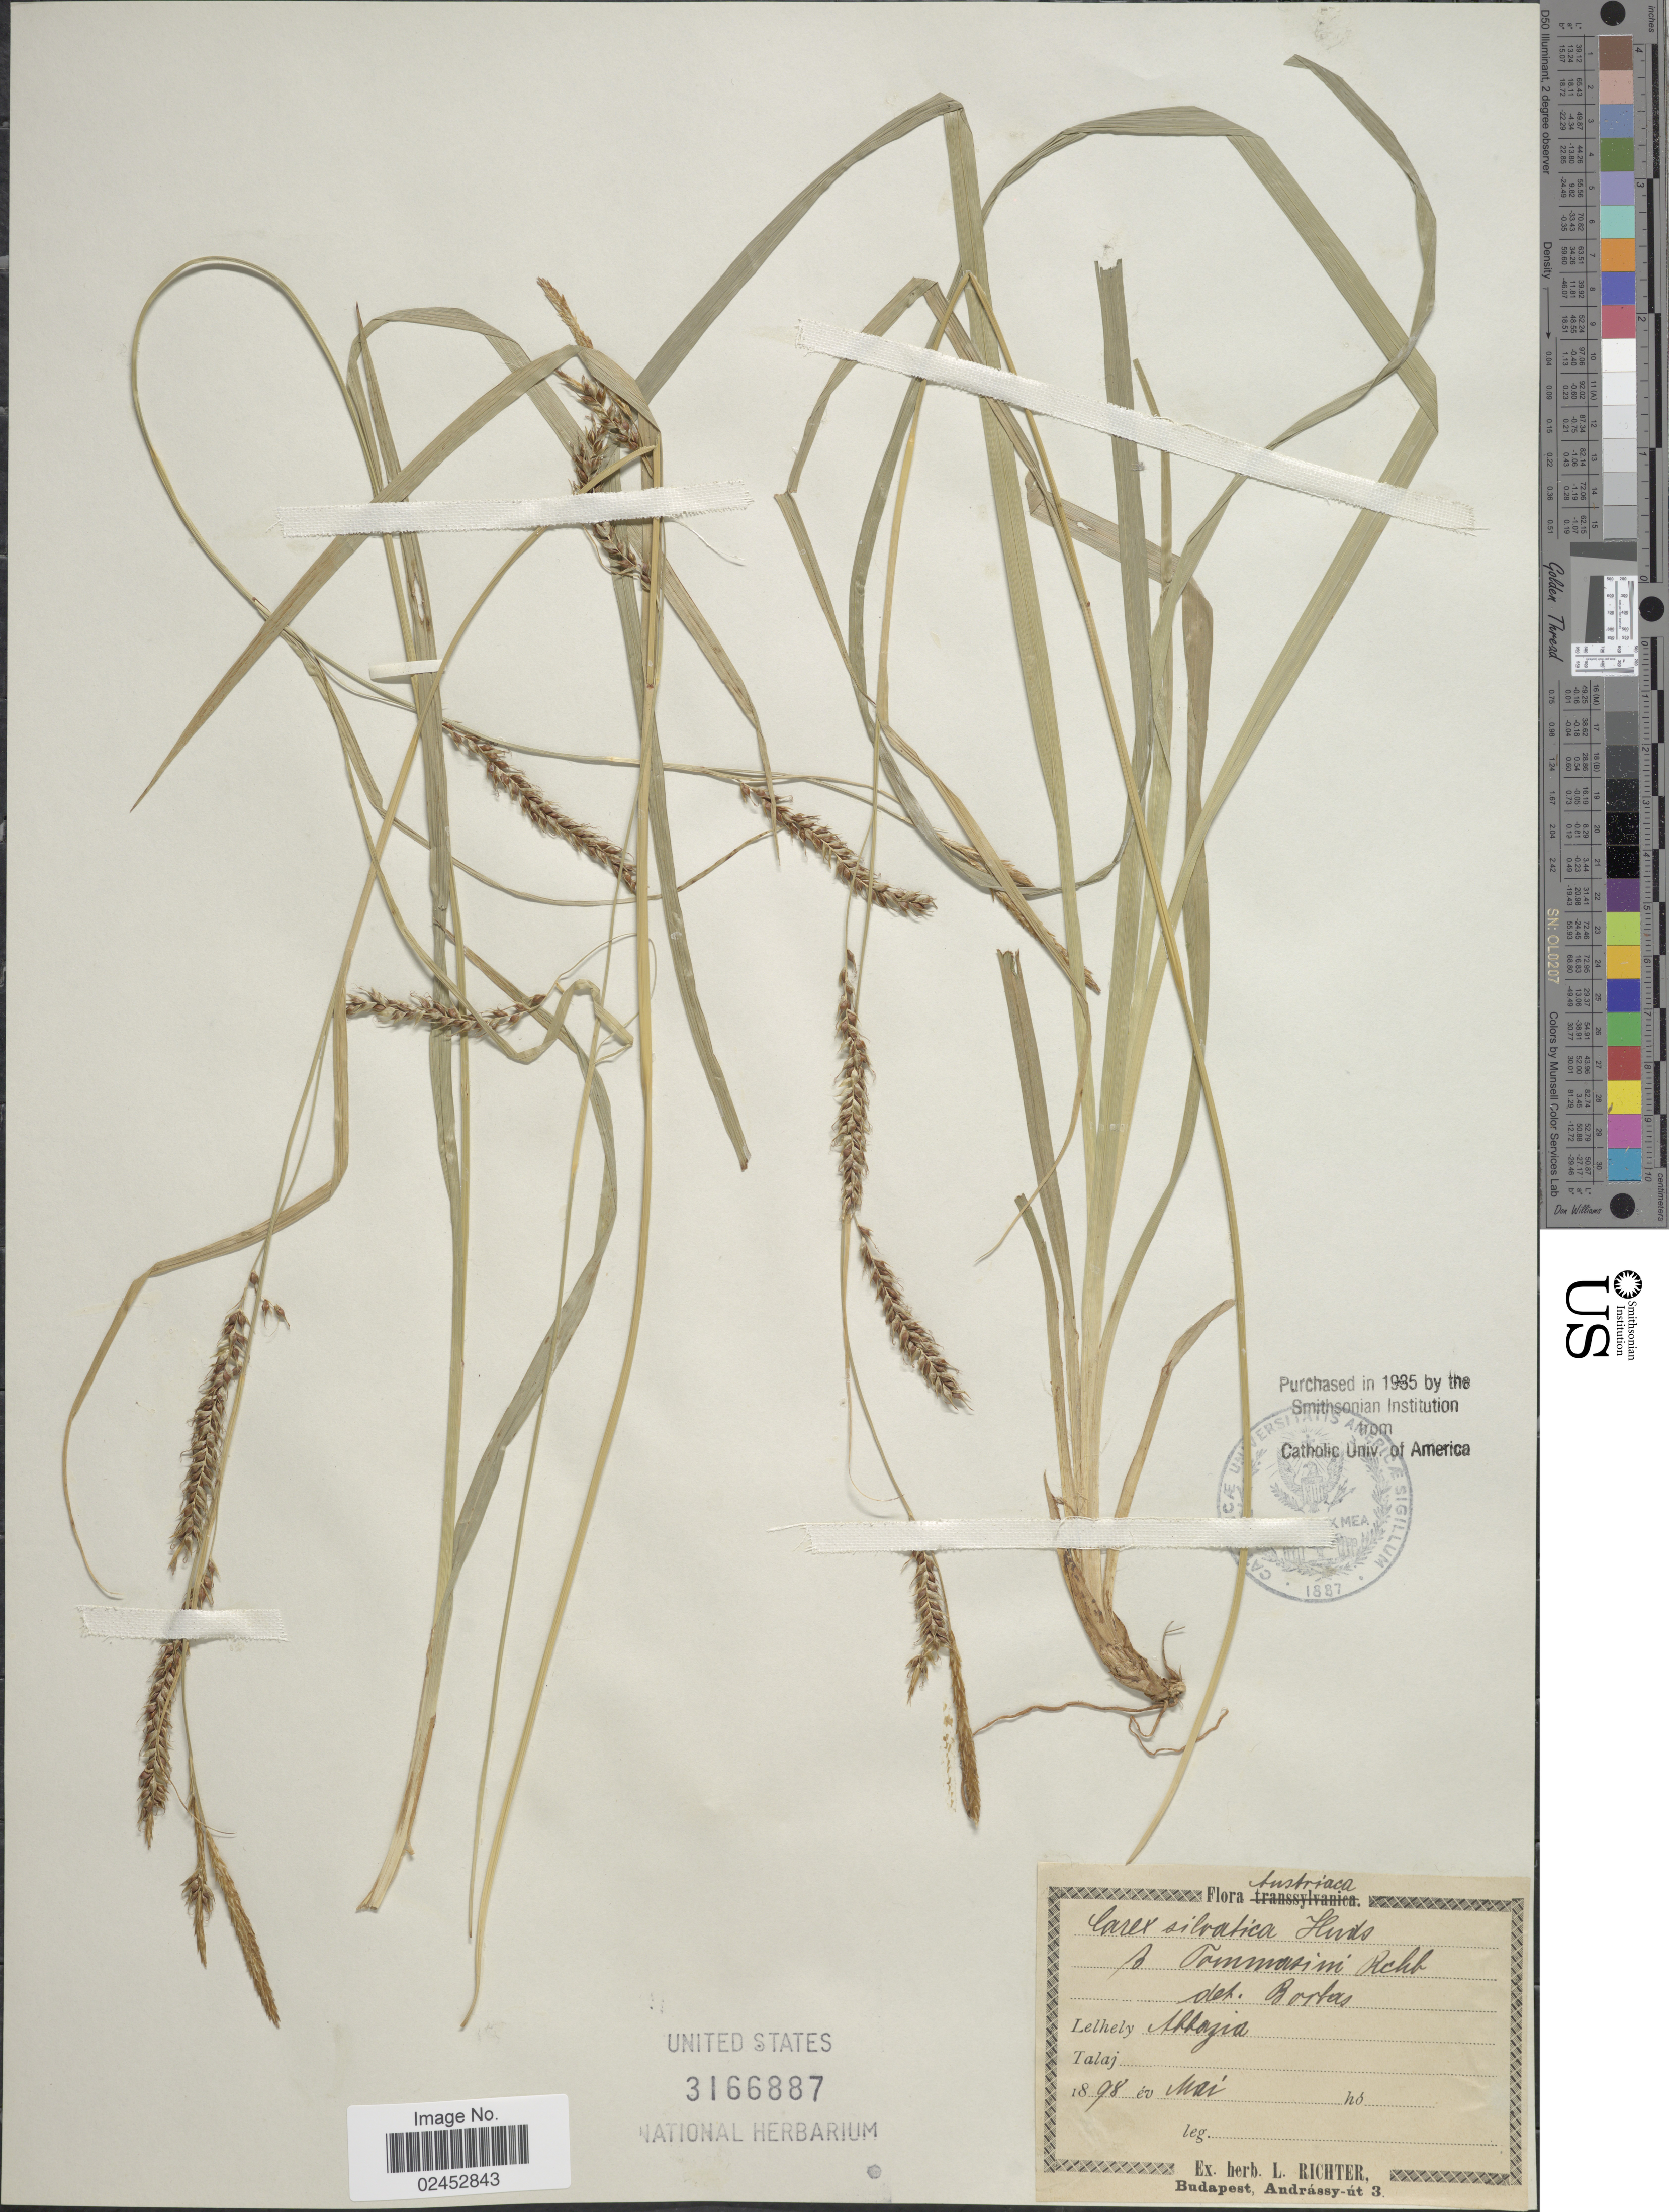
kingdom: Plantae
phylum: Tracheophyta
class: Liliopsida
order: Poales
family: Cyperaceae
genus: Carex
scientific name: Carex sylvatica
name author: Huds.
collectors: Ex herb. L. Richter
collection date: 1898-05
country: Austria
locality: Austriaca, Lelhely Abbazia [interpreted]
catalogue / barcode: US 3166887